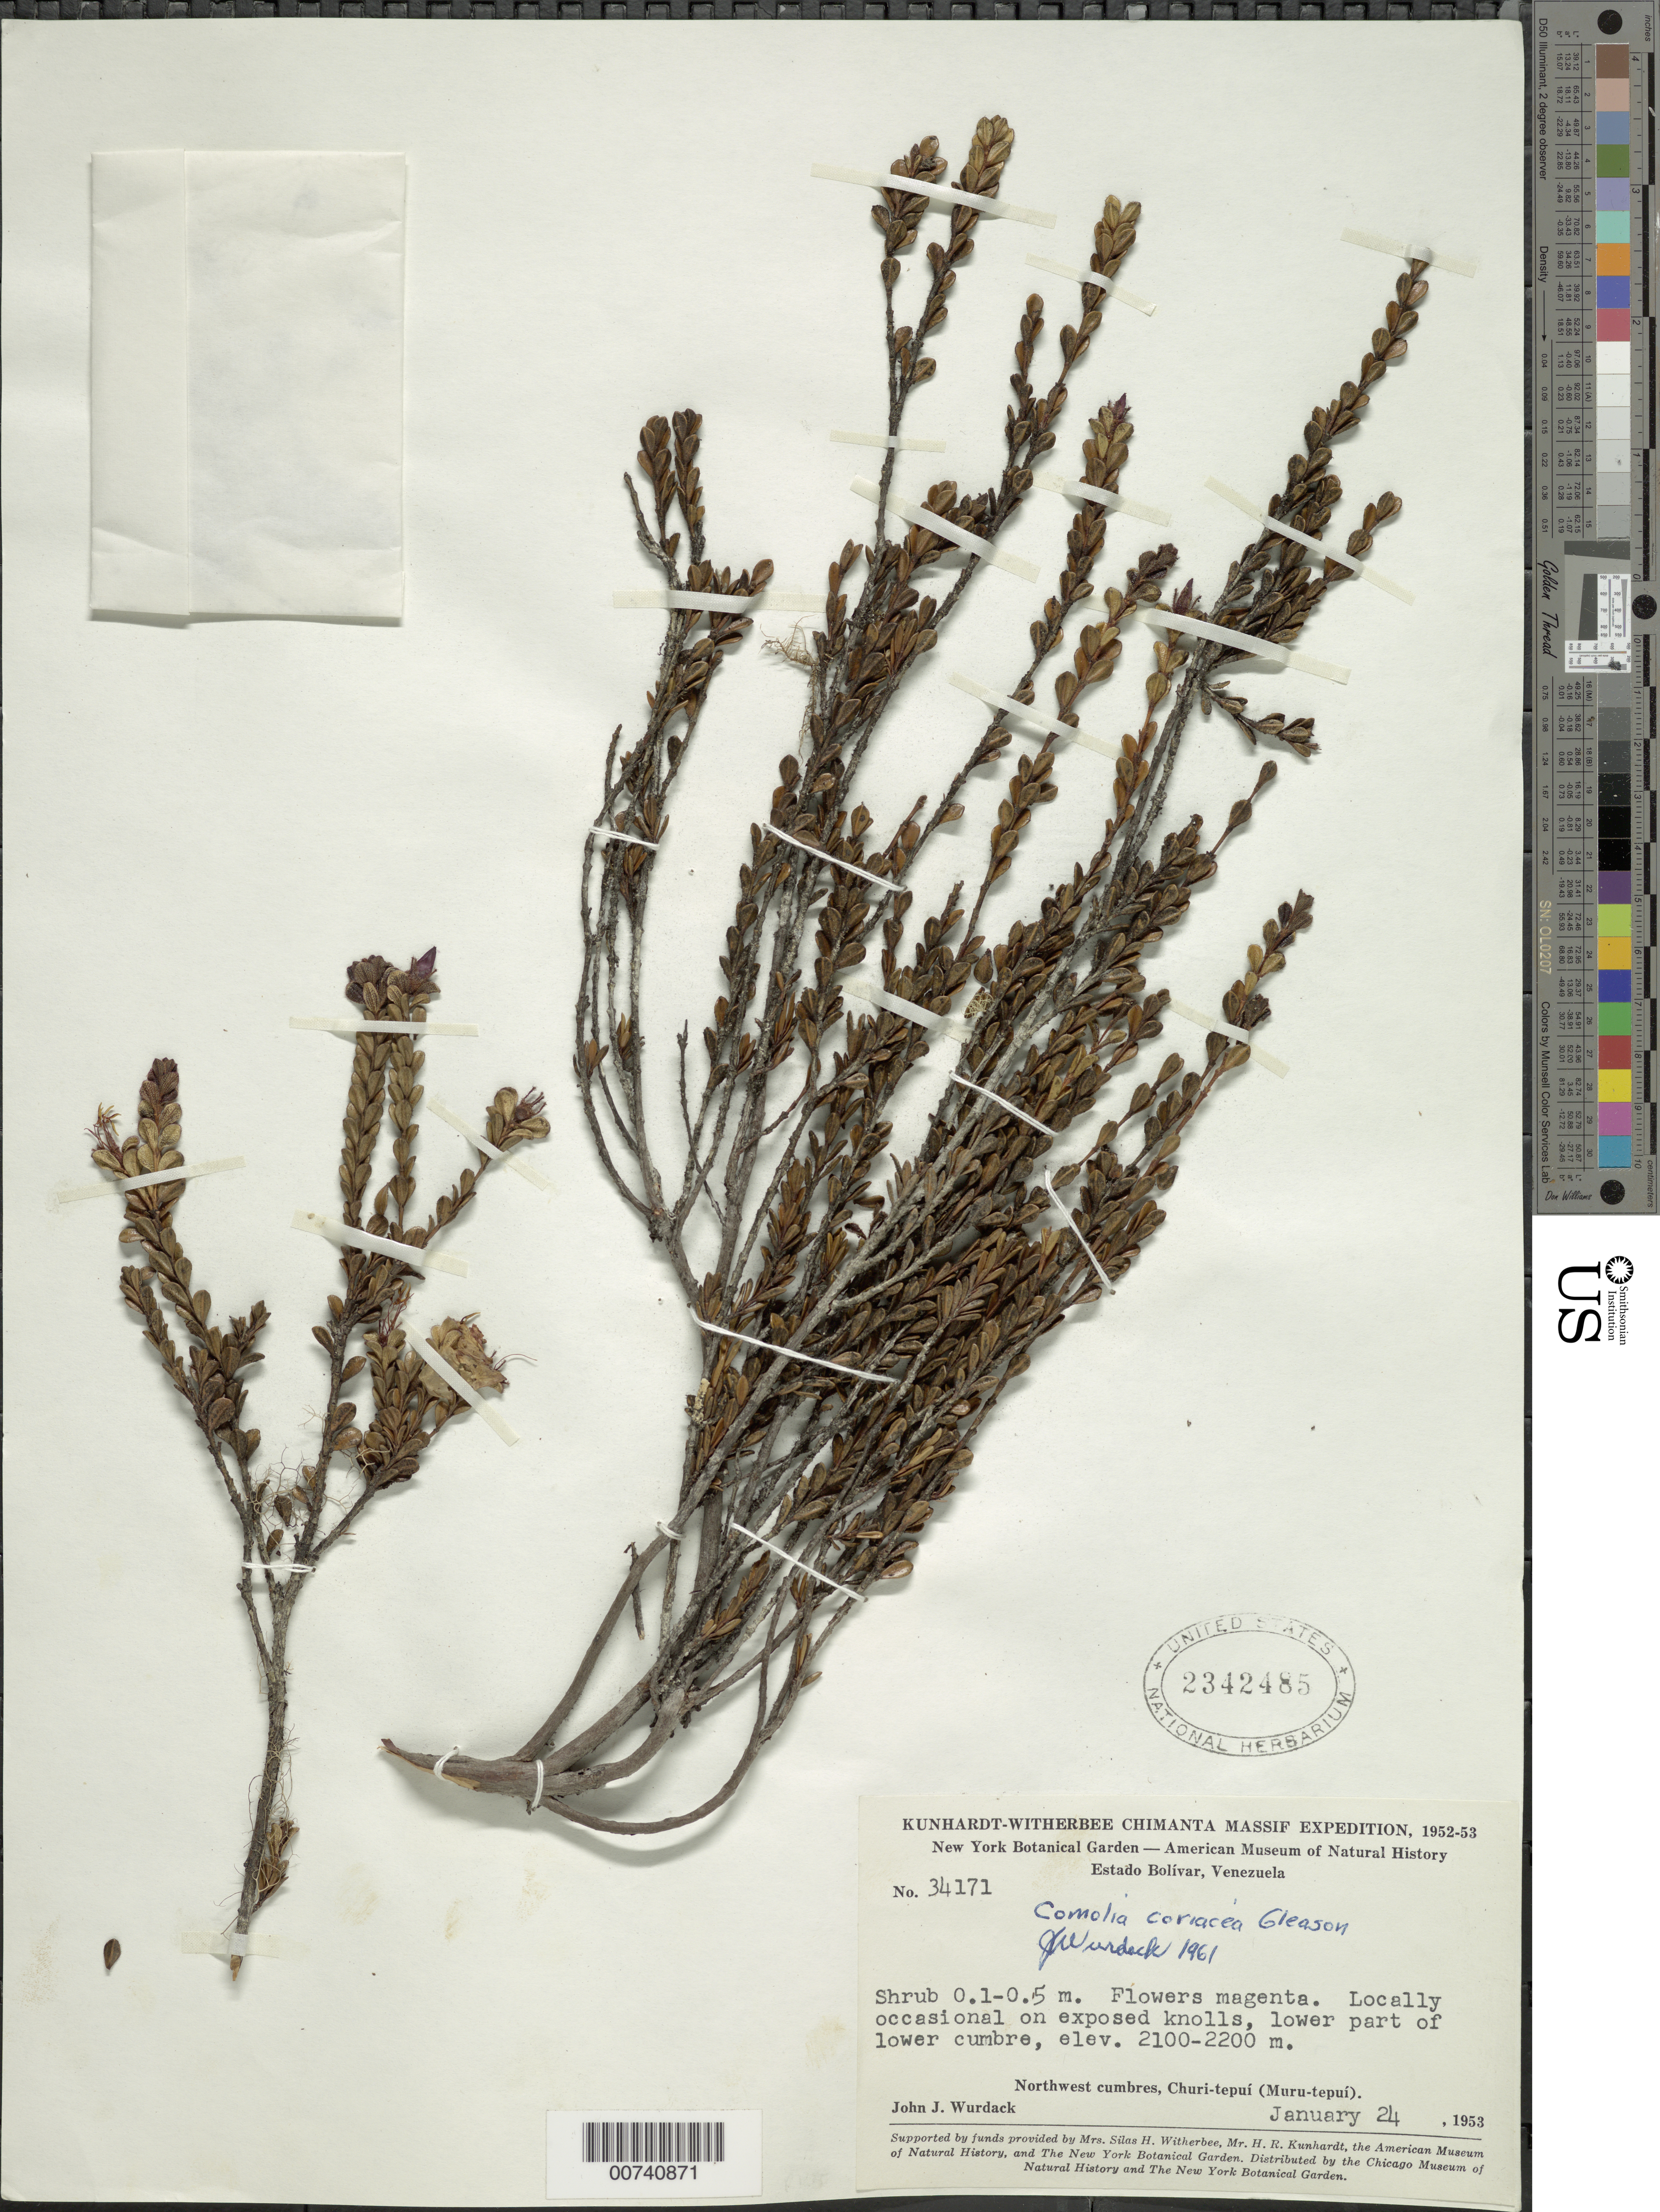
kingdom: Plantae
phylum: Tracheophyta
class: Magnoliopsida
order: Myrtales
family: Melastomataceae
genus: Comoliopsis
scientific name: Comoliopsis coriacea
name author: (Gleason) M.J. Rocha & P.J.F. Guim.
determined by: Nunes da Silva, Diego, (RB), Jardim Botanico do Rio de Janeiro - Herbario (BRAZIL)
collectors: J. J. Wurdack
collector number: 34171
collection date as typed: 24-Jan-53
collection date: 1953-01-24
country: Venezuela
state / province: Bolívar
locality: Churi-tepuí (Muru-tepuí)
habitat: Exposed knolls, lower part of lower summit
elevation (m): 2100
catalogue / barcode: US 2342485